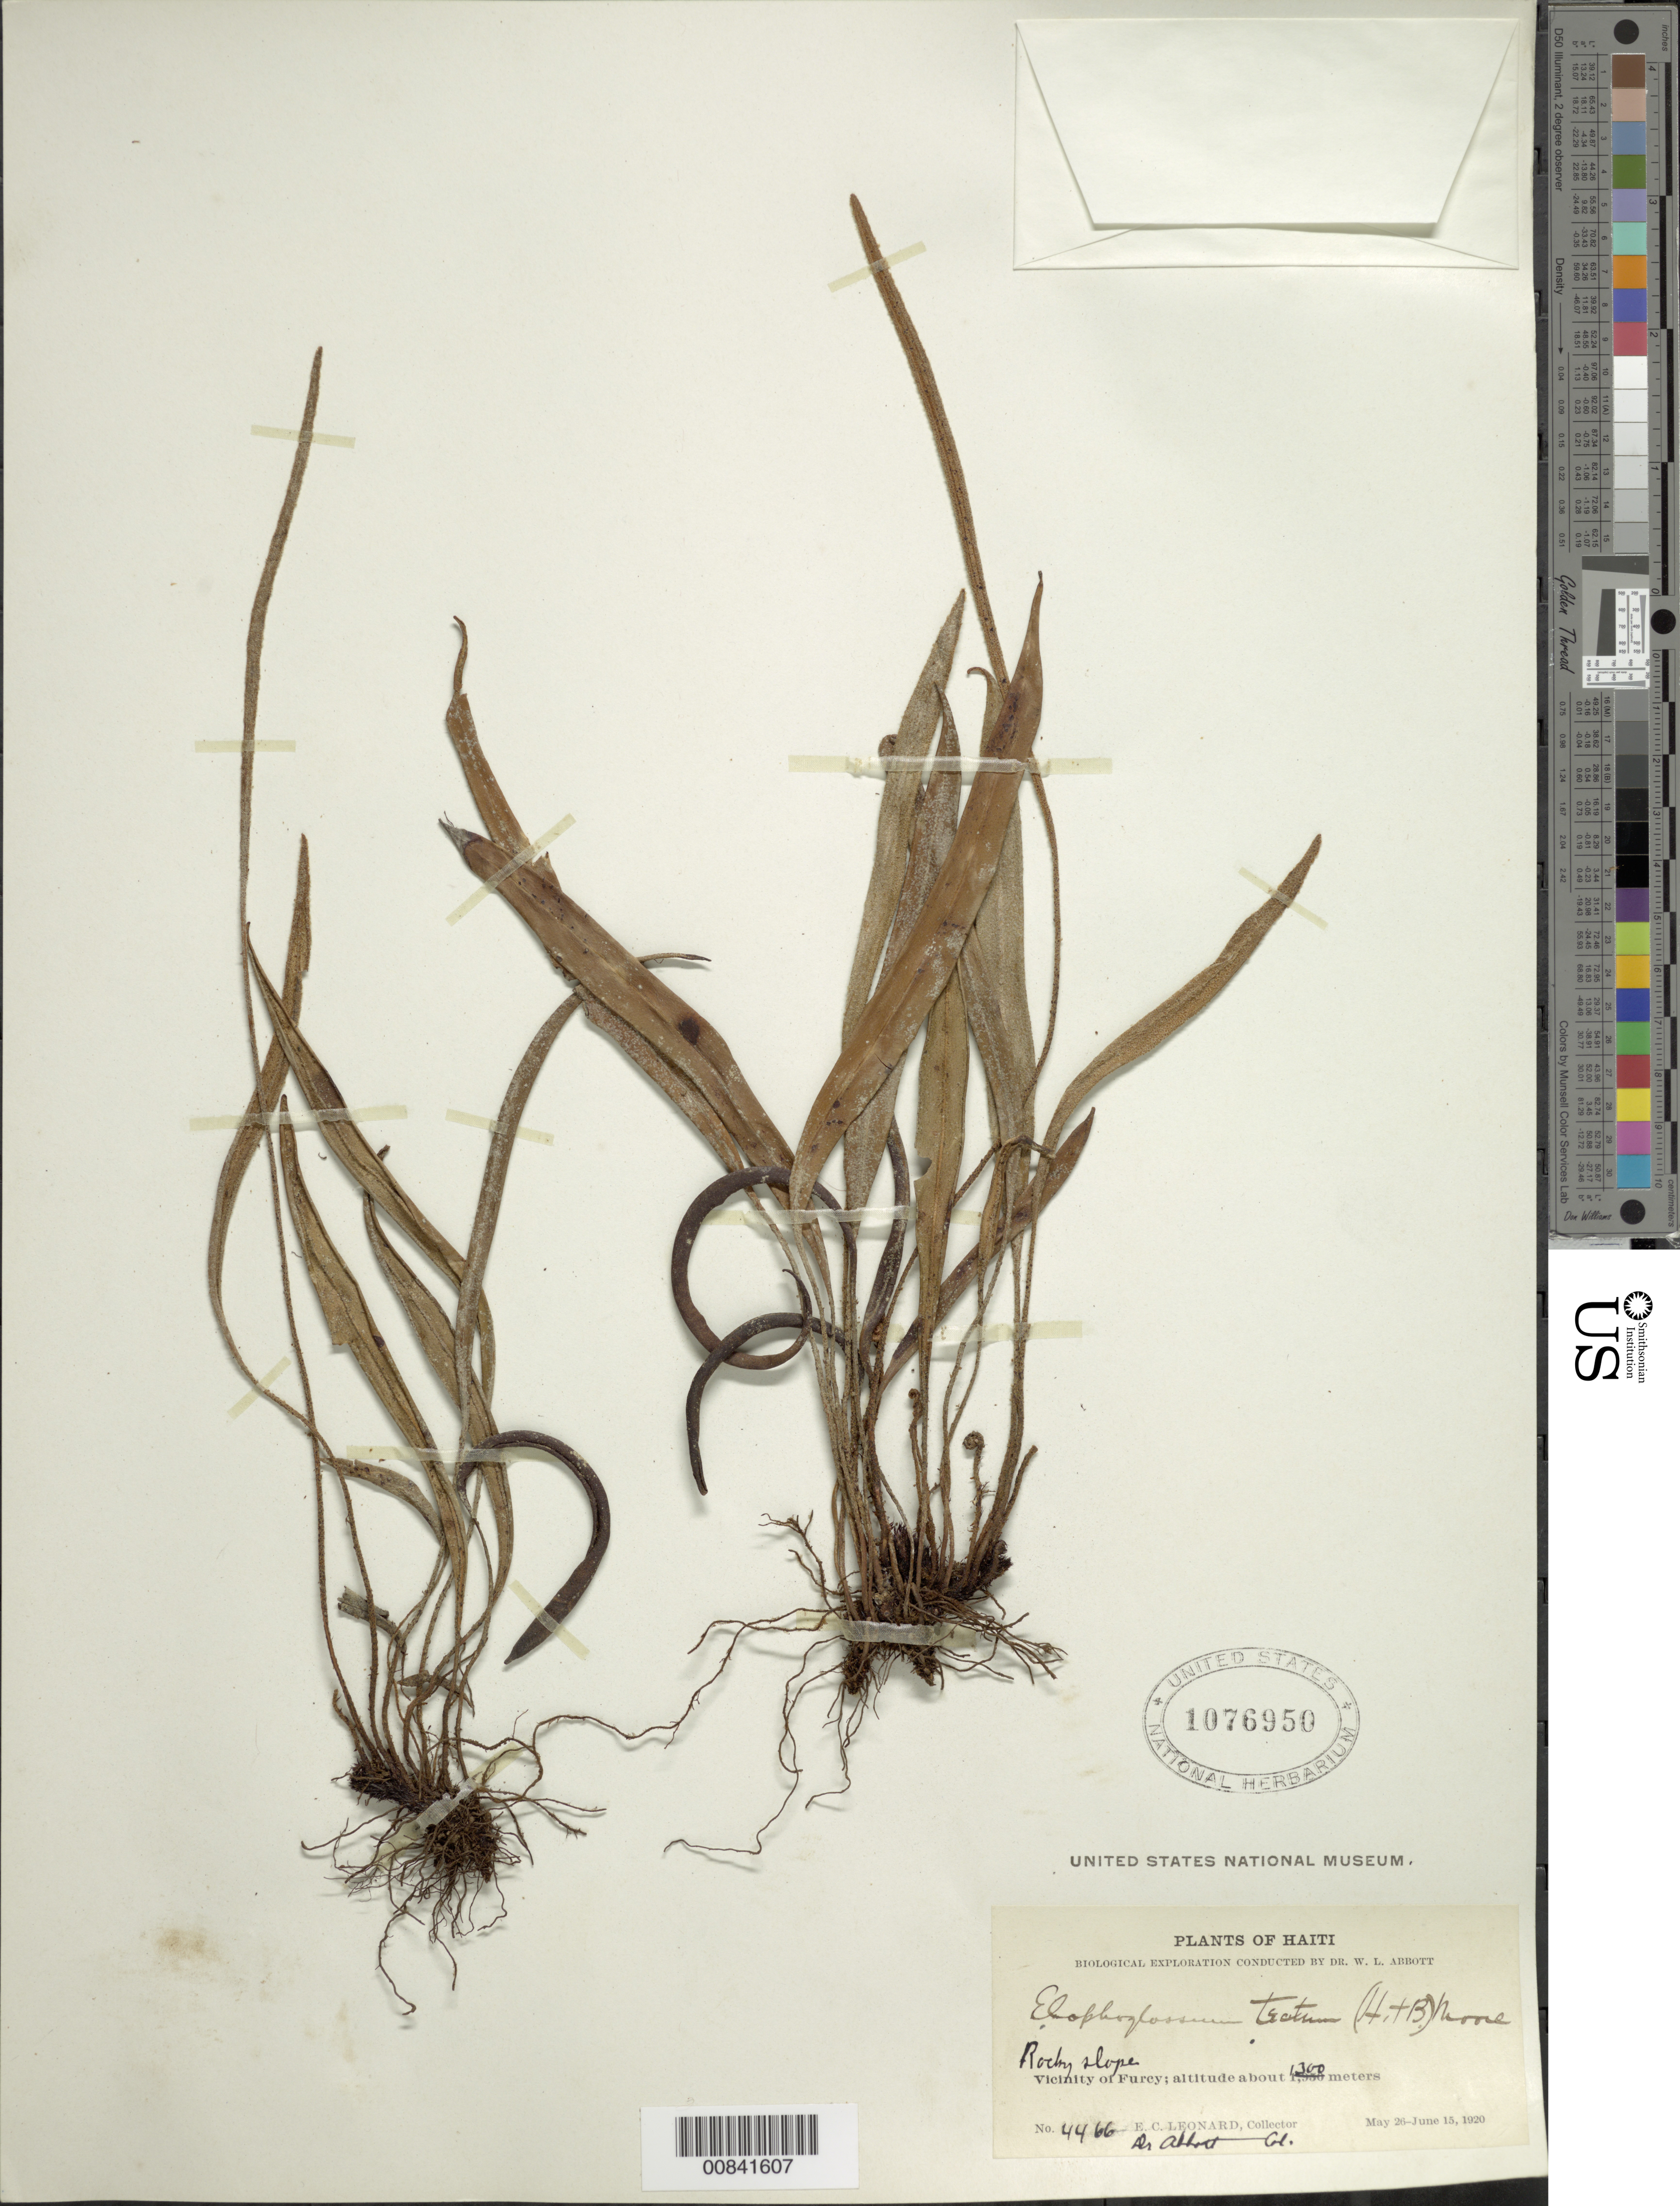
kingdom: Plantae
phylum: Tracheophyta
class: Polypodiopsida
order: Polypodiales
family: Dryopteridaceae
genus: Elaphoglossum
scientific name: Elaphoglossum tectum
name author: (Humb. & Bonpl.) Moore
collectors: E. C. Leonard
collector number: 4466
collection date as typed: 26 May 1920 to 15 Jun 1920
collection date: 1920-05-26/1920-06-15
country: Haiti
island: Hispaniola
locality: Furcy, vicinity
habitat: Rocky slope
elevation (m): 1300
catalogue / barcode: US 1076950